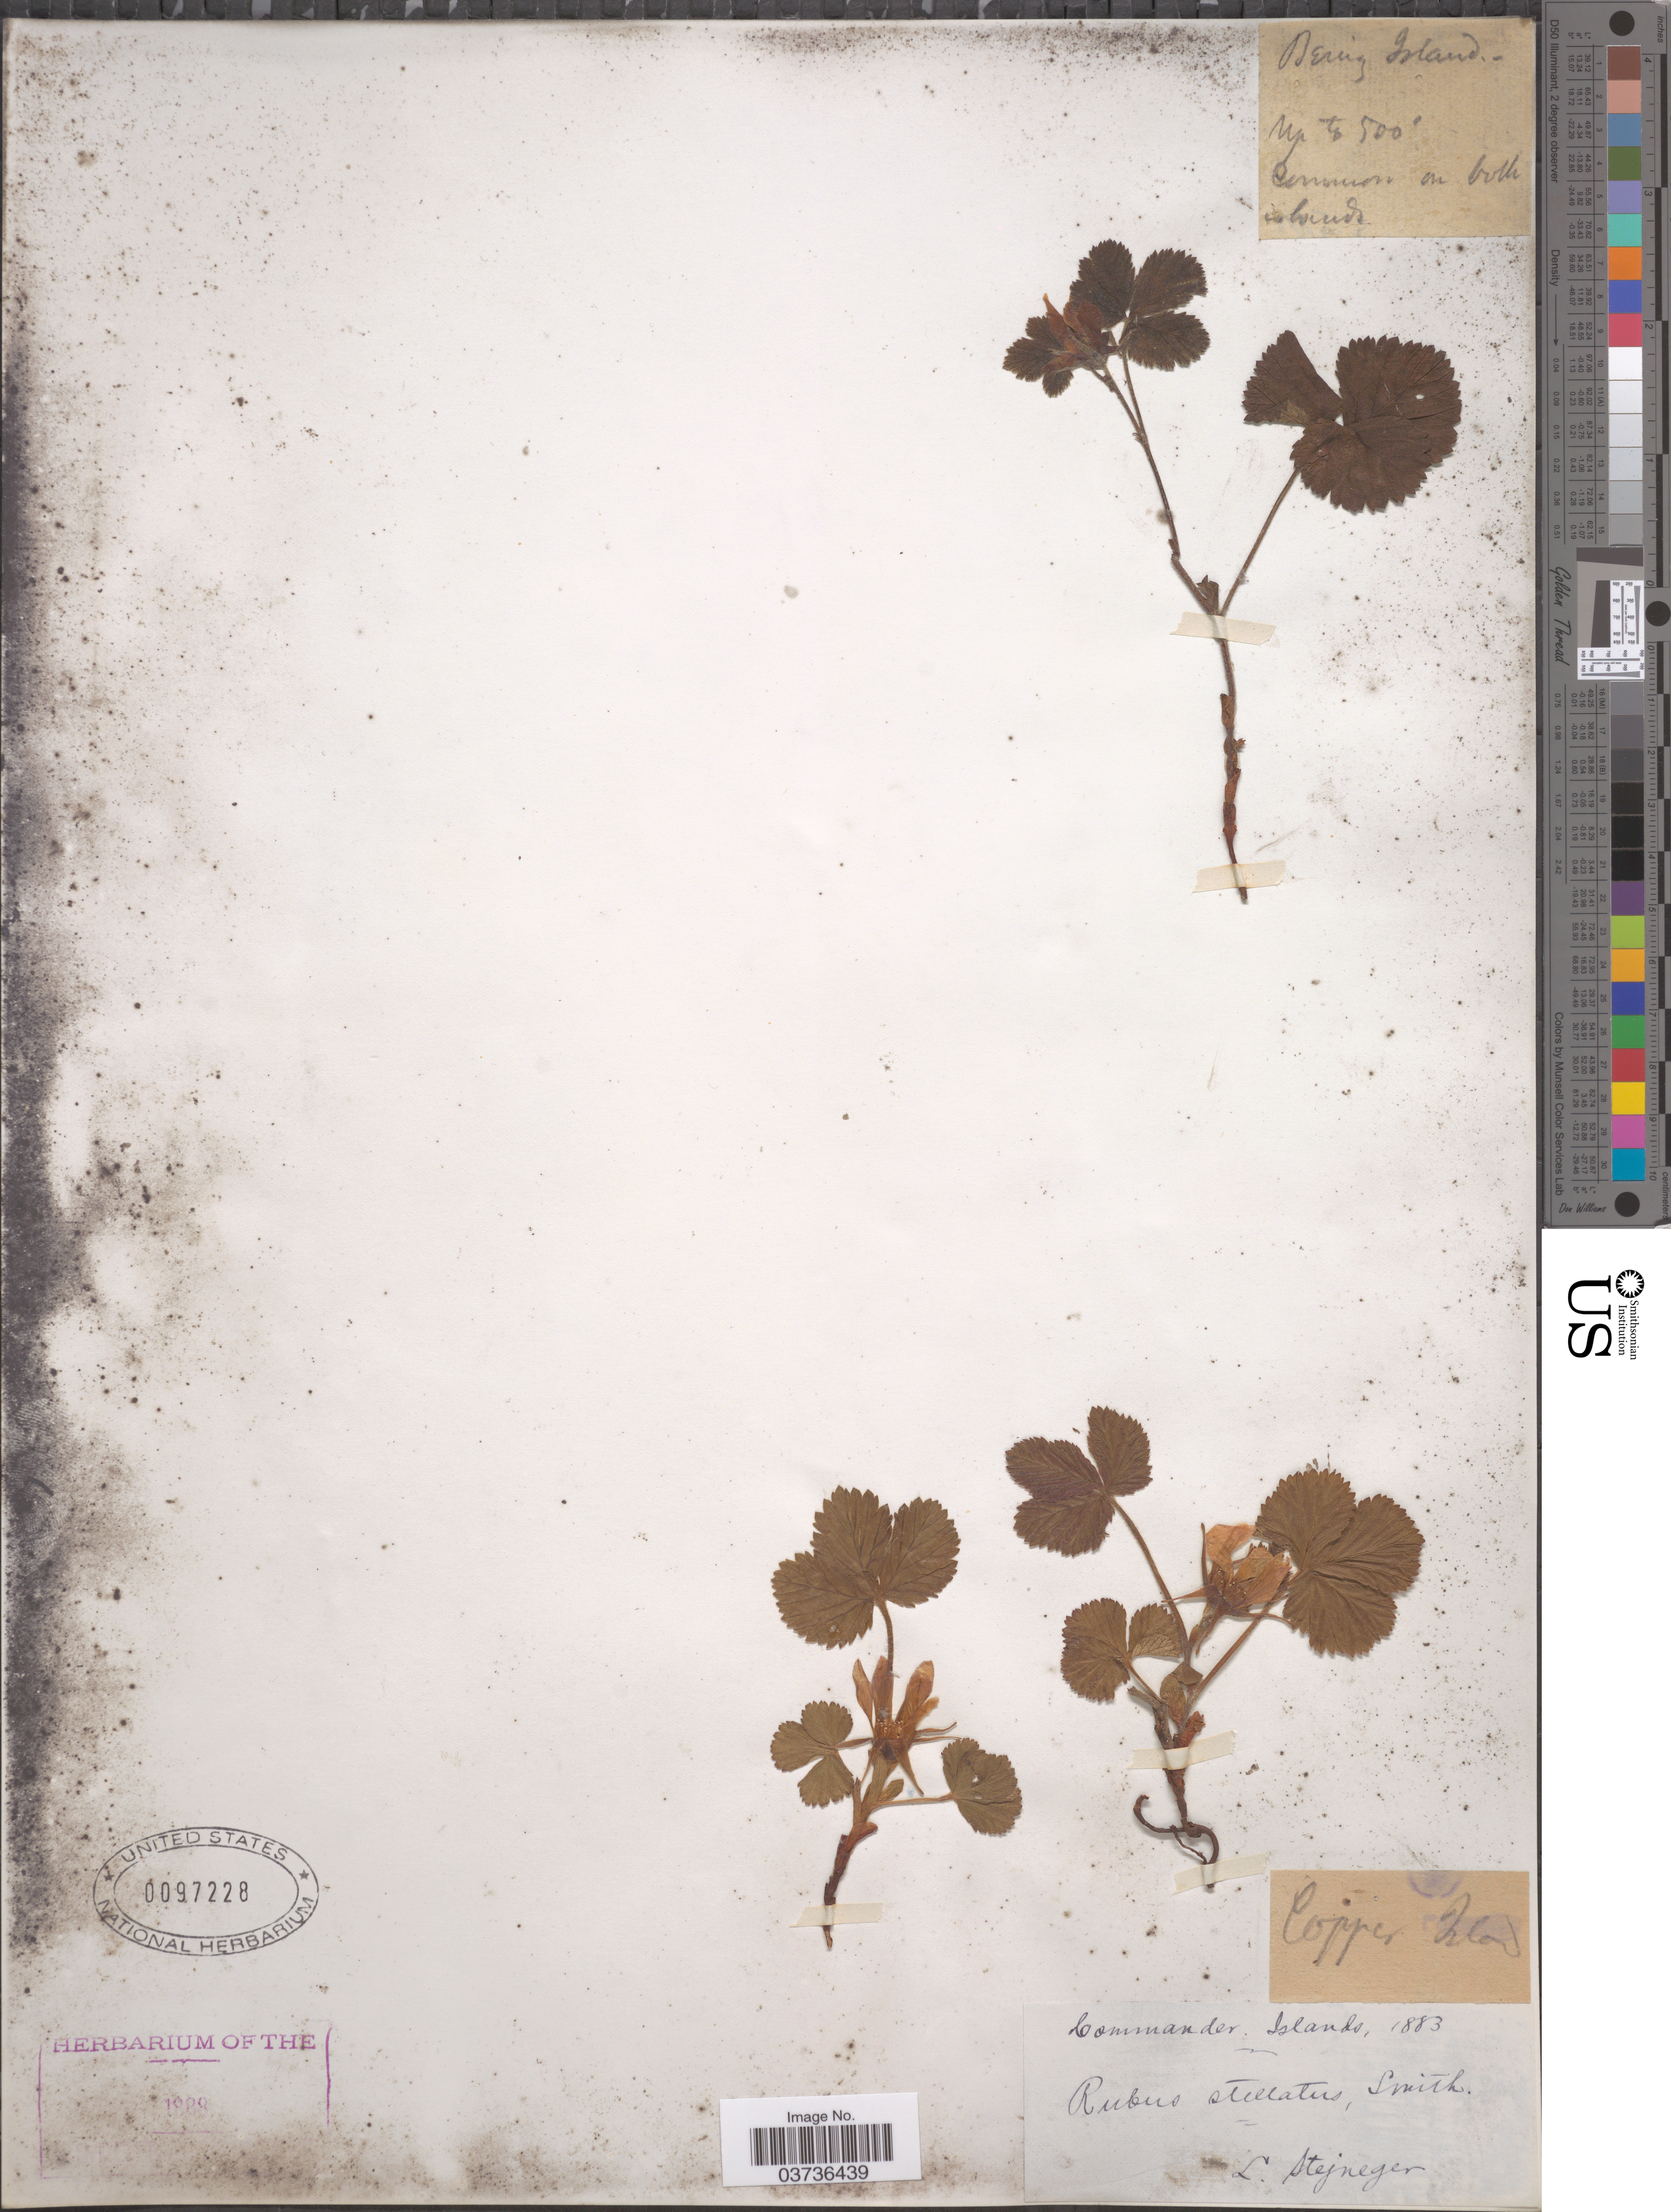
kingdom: Plantae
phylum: Tracheophyta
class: Magnoliopsida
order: Rosales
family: Rosaceae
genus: Rubus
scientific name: Rubus stellatus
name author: Sm.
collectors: L. Stejneger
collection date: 1883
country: Russian Federation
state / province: Kamchatka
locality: Commander Islands. Copper Island. Bering Island.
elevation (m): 152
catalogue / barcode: US 97228